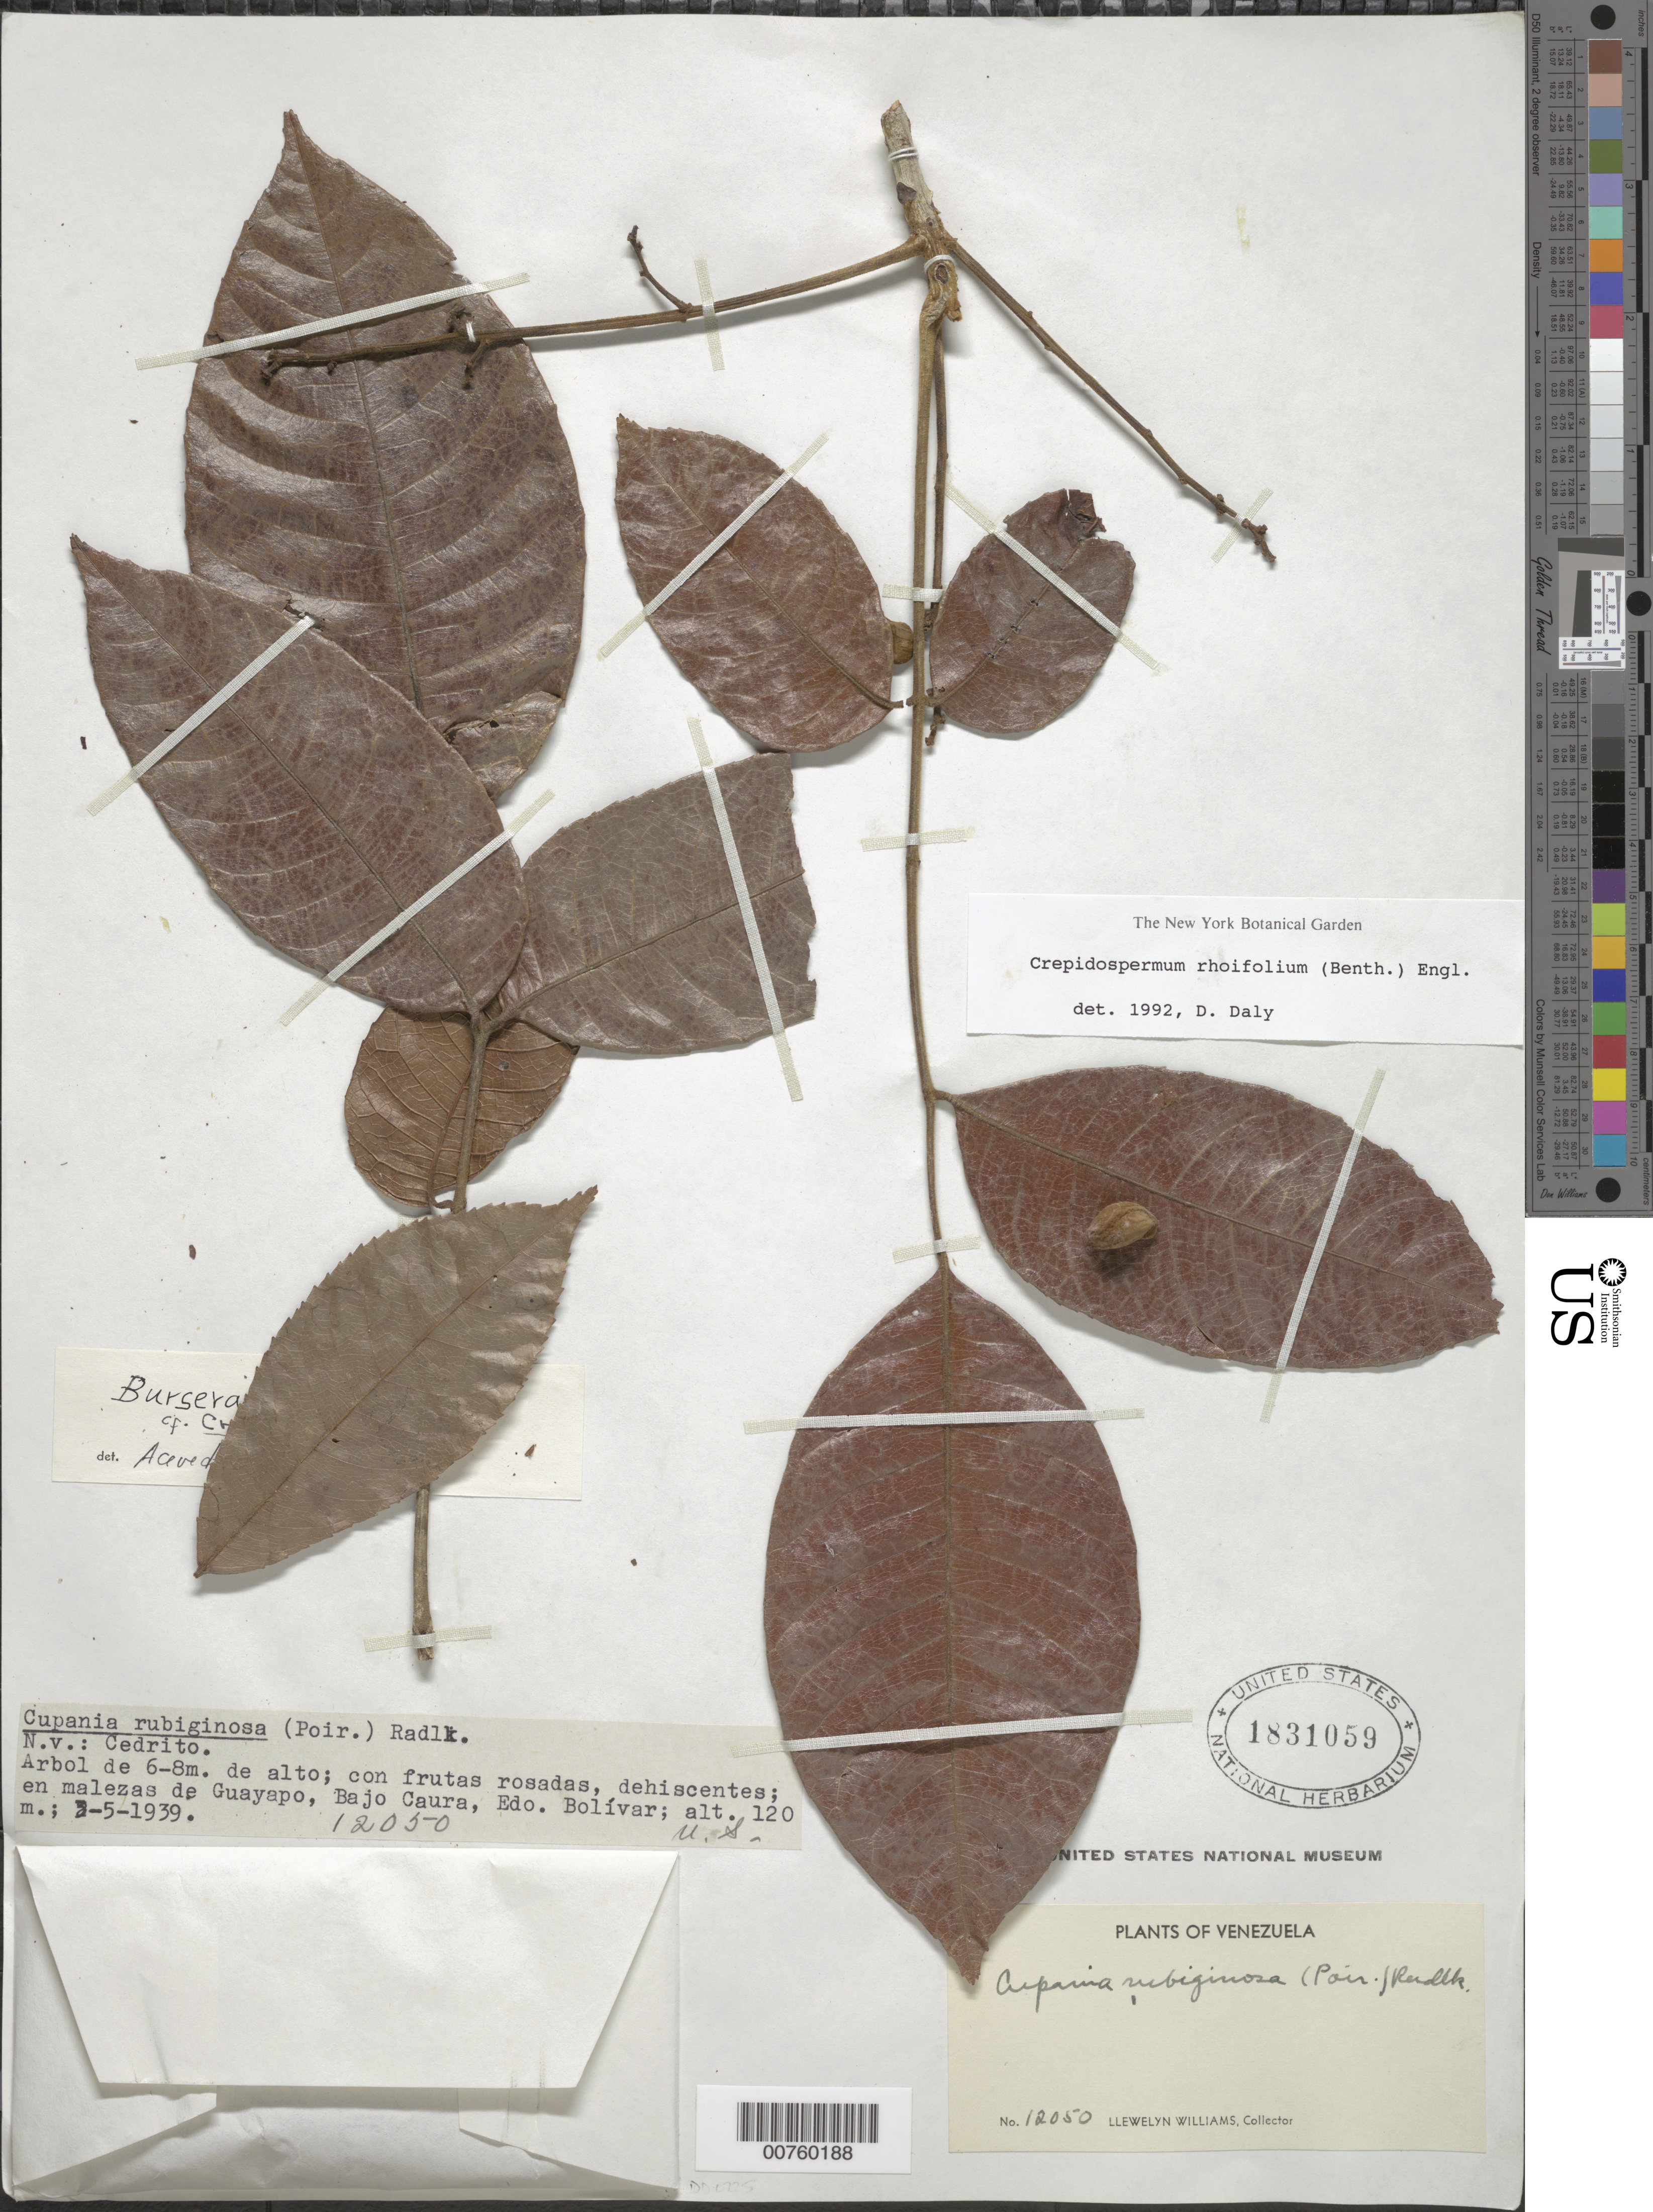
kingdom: Plantae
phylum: Tracheophyta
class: Magnoliopsida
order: Sapindales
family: Burseraceae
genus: Protium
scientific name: Protium rhoifolium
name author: (Benth.) Byng & Christenh.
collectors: Ll. Williams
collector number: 12050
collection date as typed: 3-May-39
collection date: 1939-05-03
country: Venezuela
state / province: Bolívar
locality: Guayapo, Bajo Caura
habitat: Malezas de Guayapo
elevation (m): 120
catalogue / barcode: US 1831059